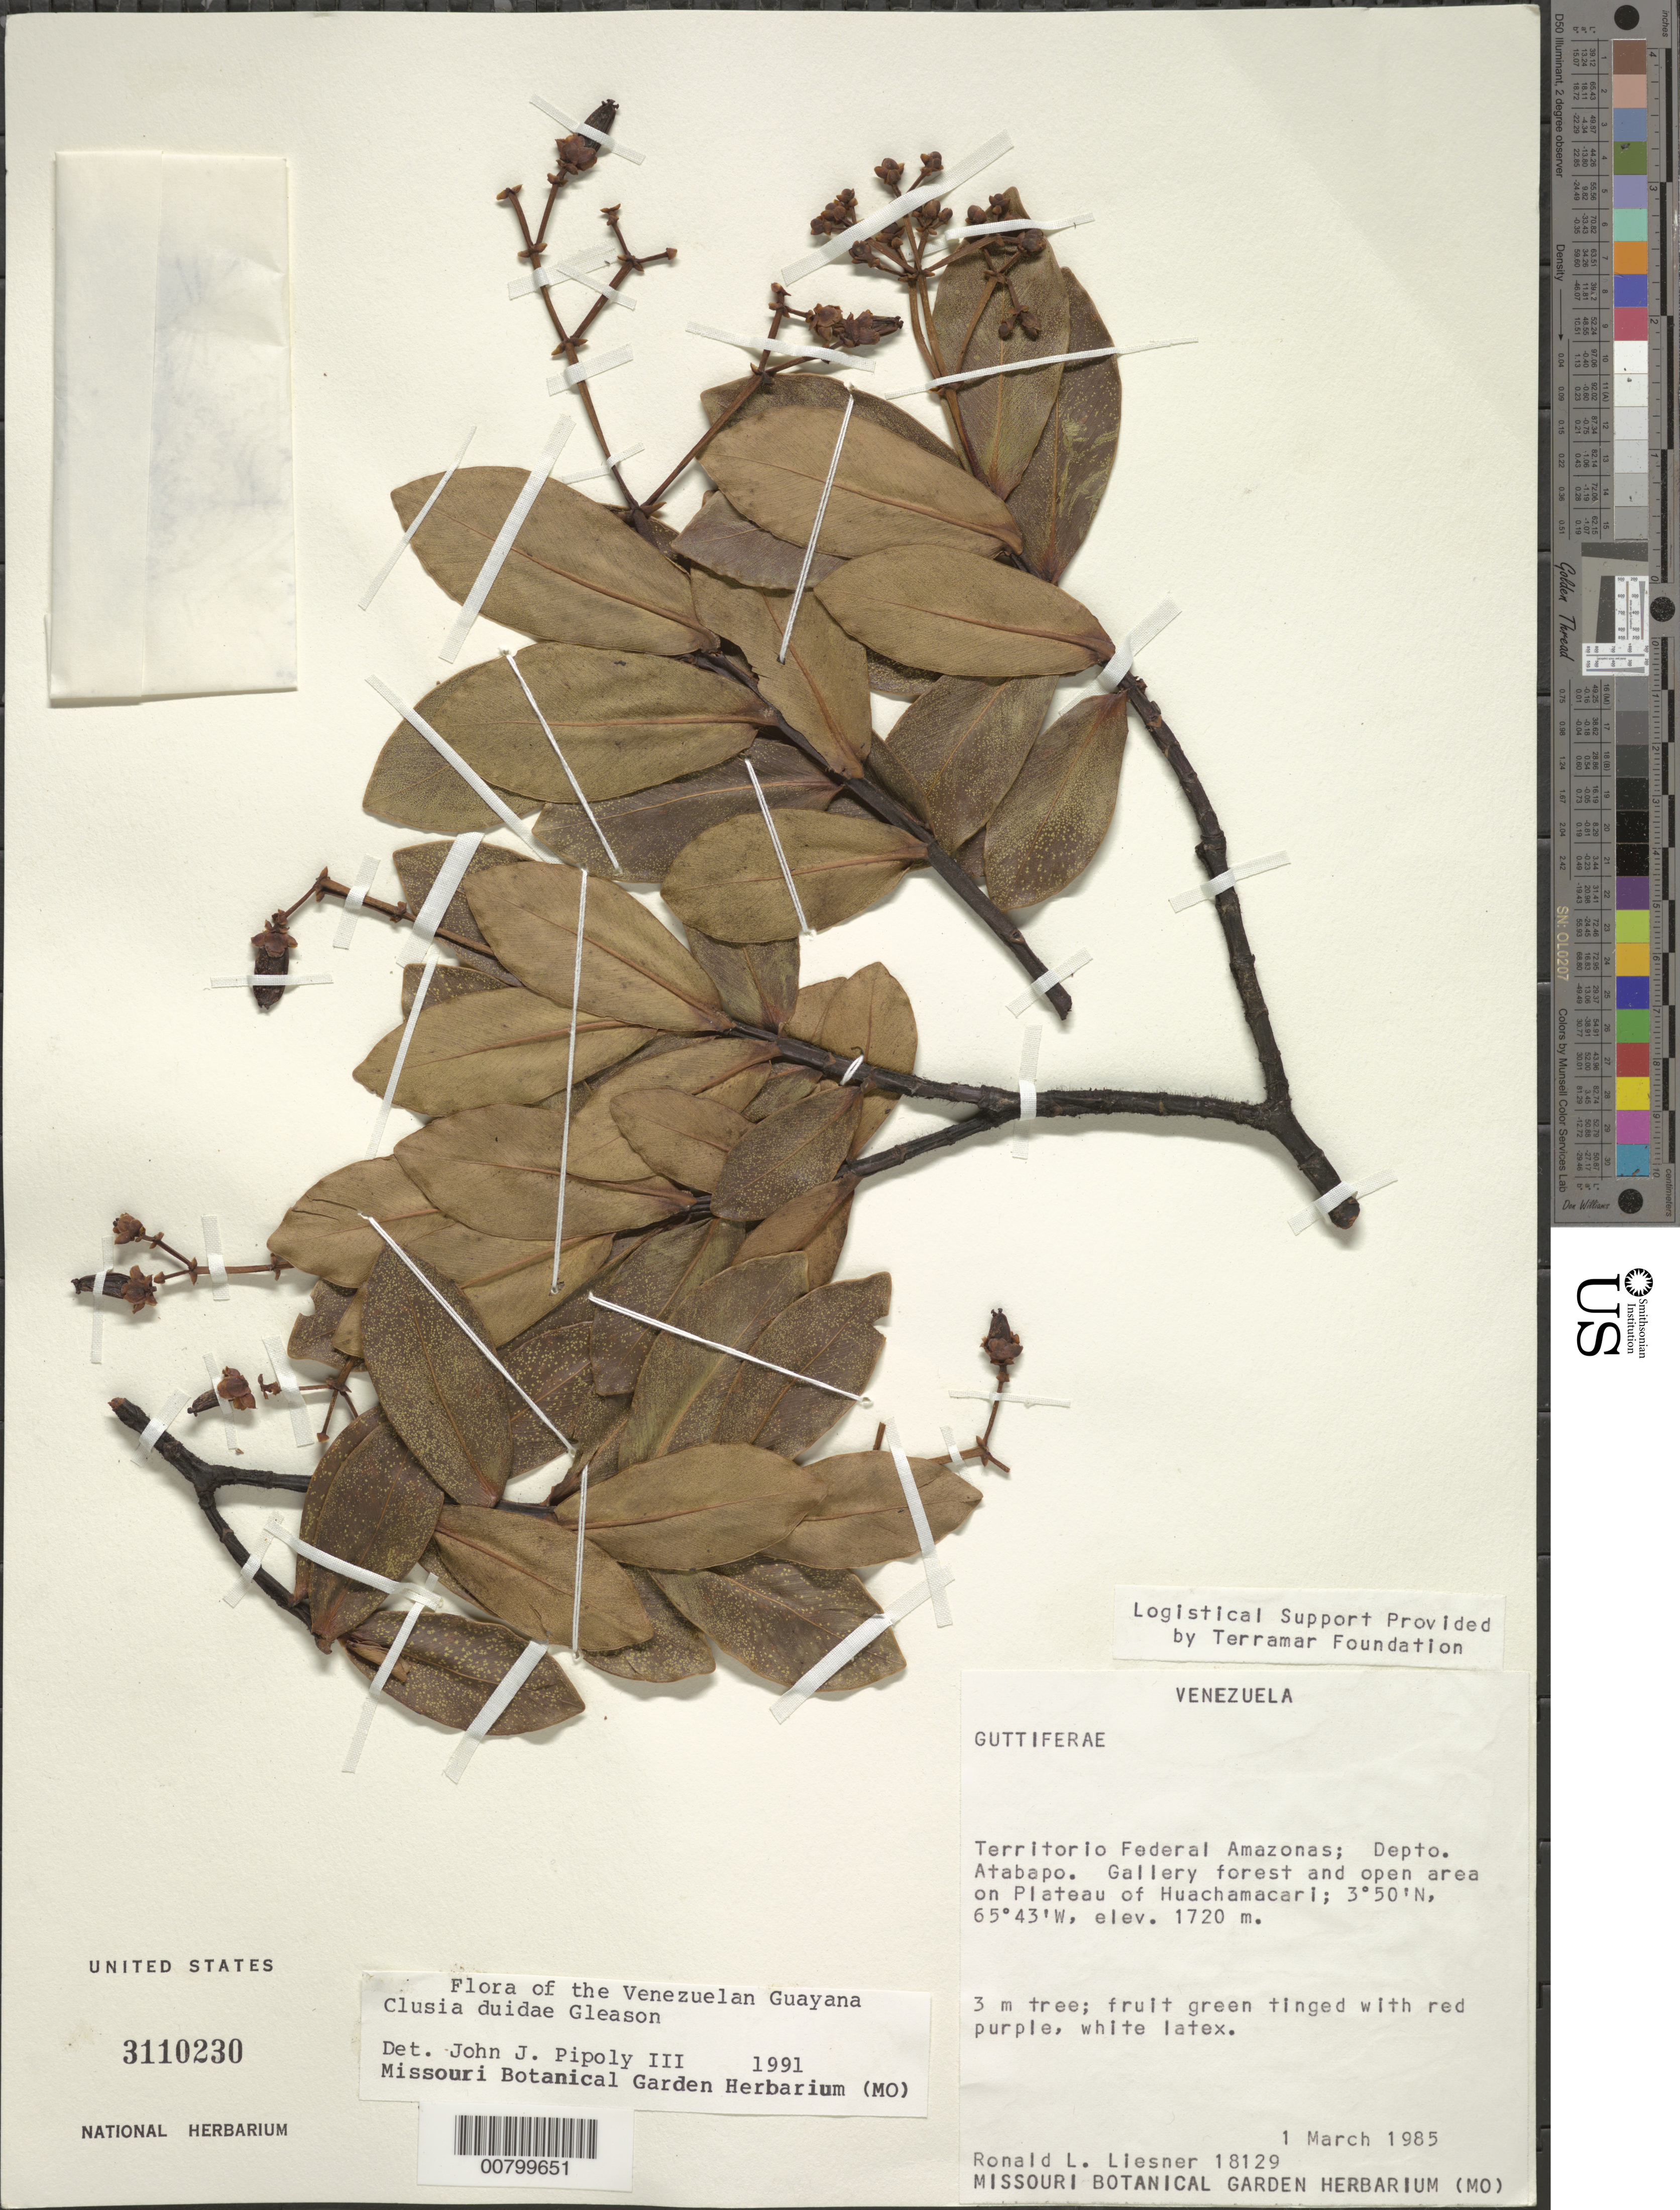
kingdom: Plantae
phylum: Tracheophyta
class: Magnoliopsida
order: Malpighiales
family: Clusiaceae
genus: Clusia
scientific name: Clusia duidae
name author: Gleason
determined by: Pipoly, J. J., III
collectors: R. L. Liesner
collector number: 18129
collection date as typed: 1-Mar-85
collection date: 1985-03-01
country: Venezuela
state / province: Amazonas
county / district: Atabapo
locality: Huachamacari Plateau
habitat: Gallery forest and open area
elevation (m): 1720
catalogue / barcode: US 3110230